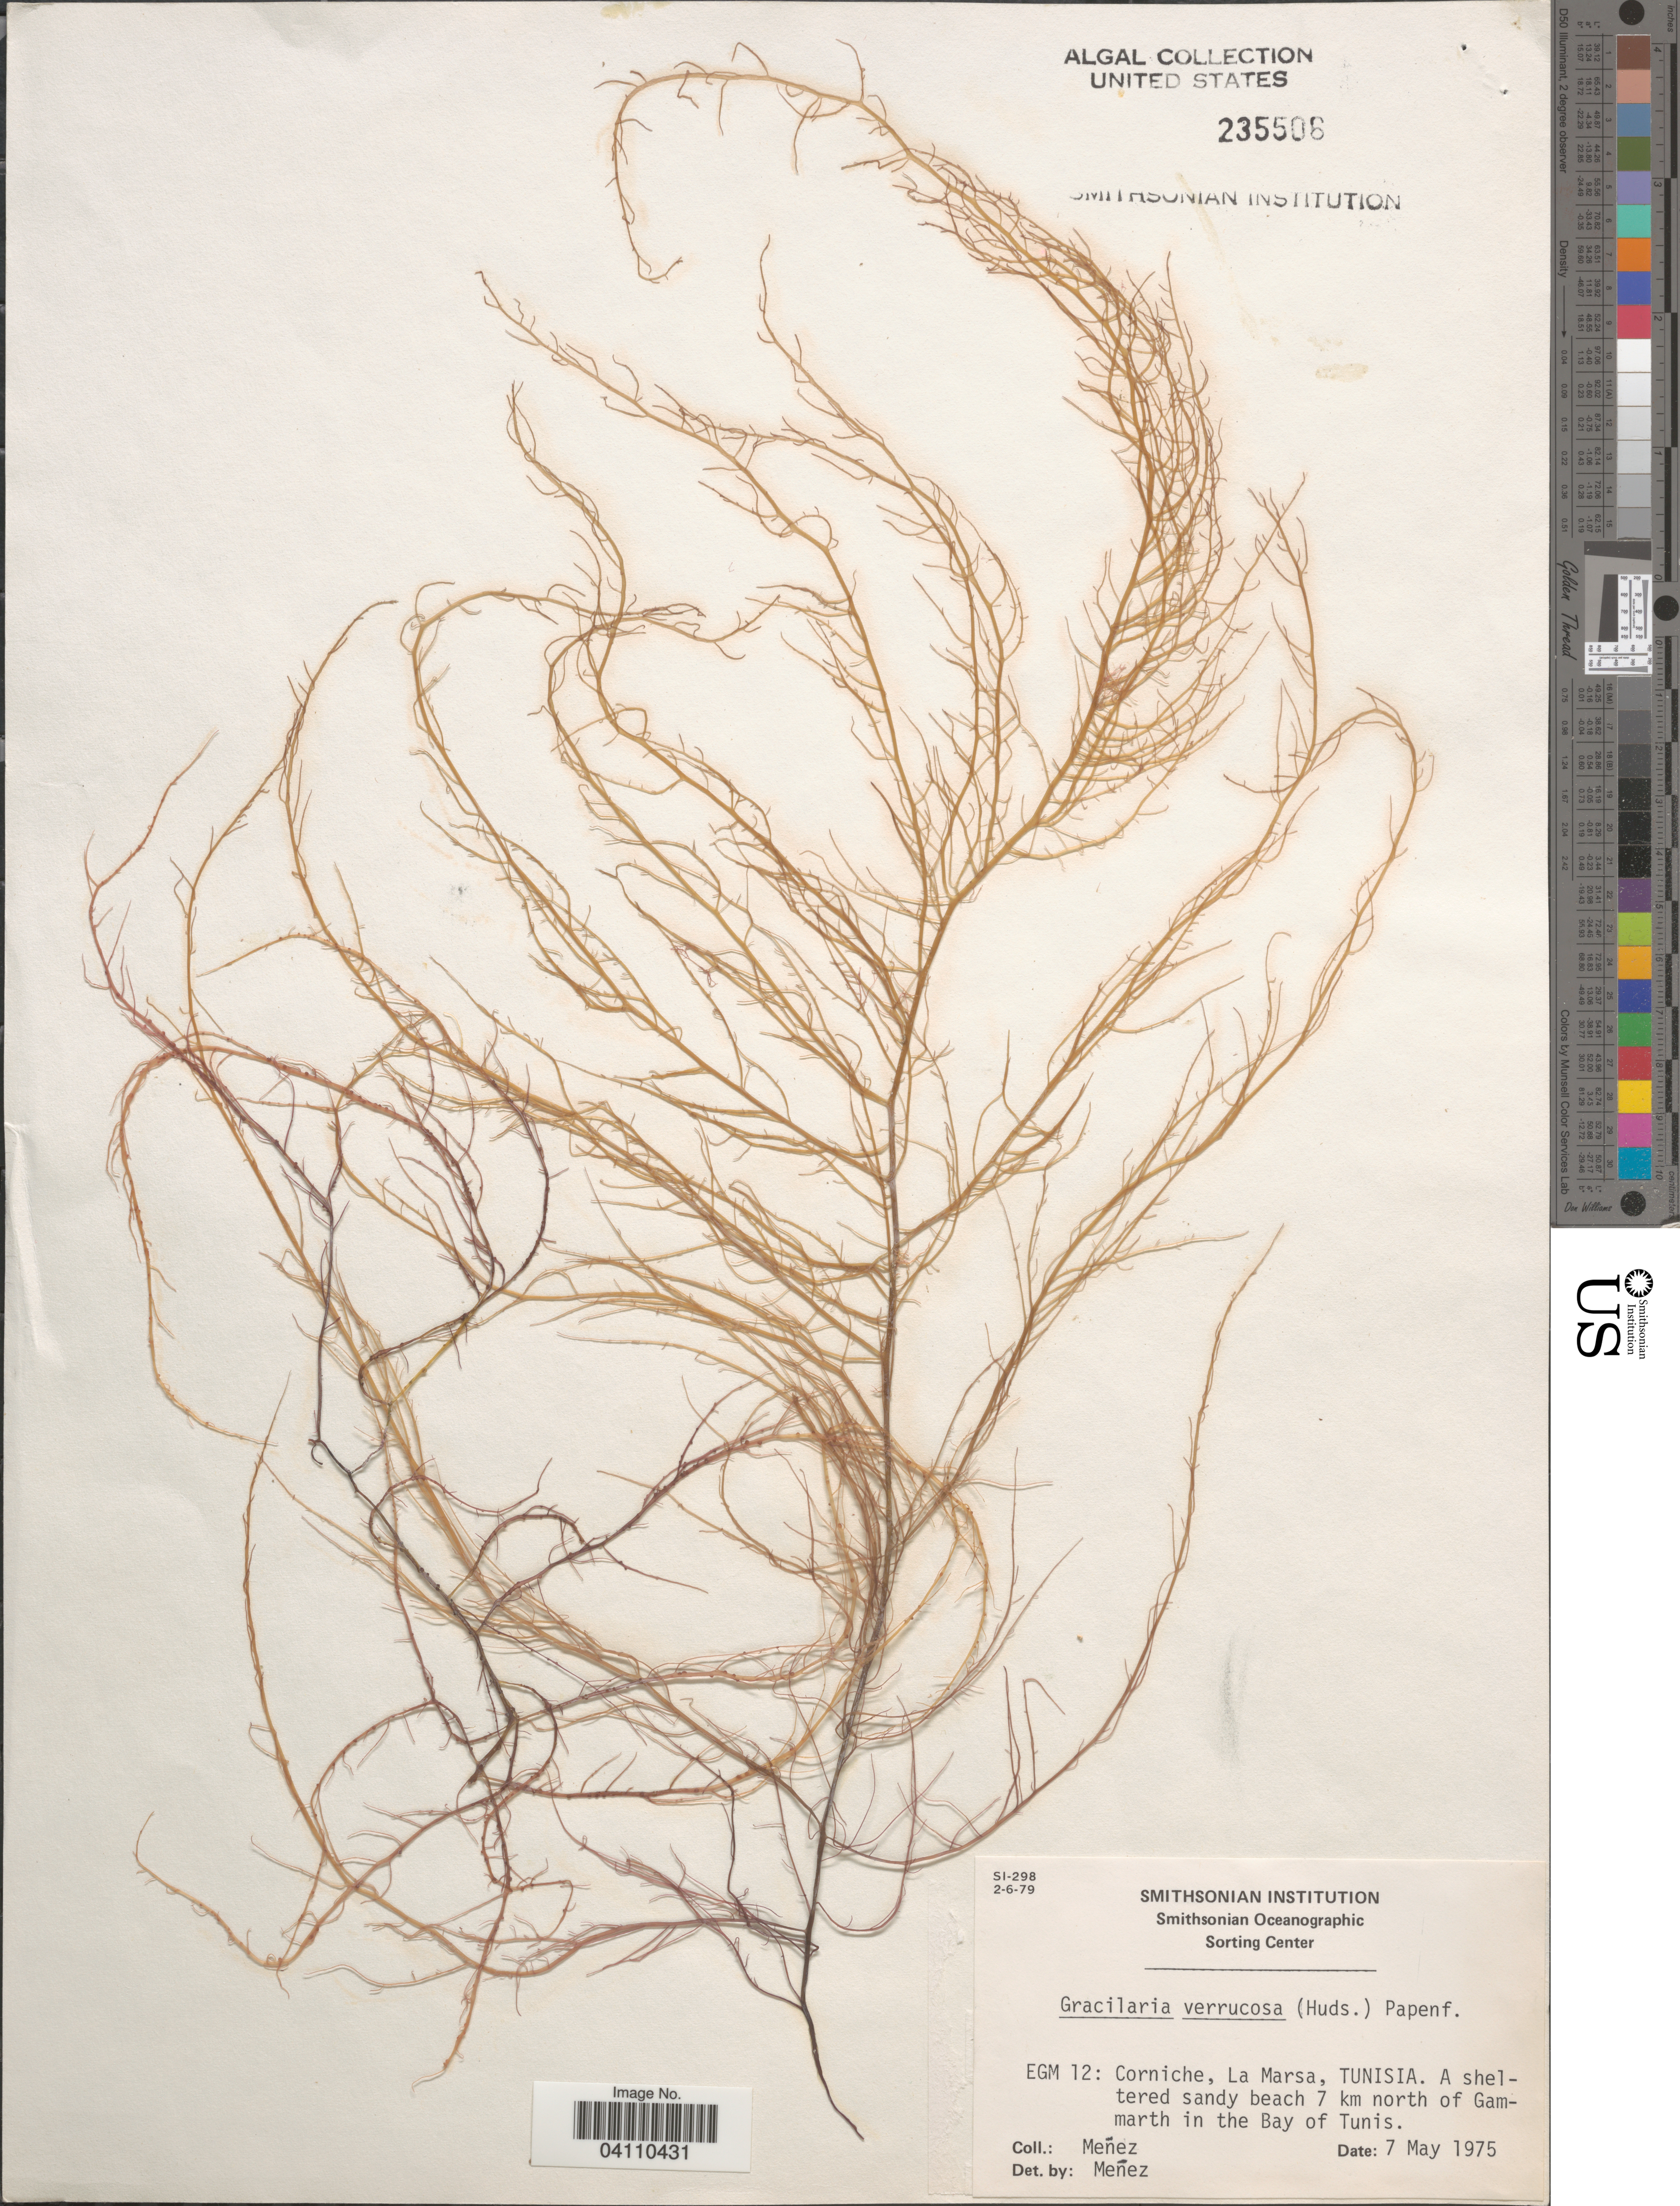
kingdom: Plantae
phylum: Rhodophyta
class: Florideophyceae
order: Gracilariales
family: Gracilariaceae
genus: Gracilariopsis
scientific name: Gracilariopsis longissima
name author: (S.G. Gmel.) Steentoft et al.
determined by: Algae name updating Project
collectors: Menez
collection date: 1975-05-07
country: Tunisia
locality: EGM 12: Corniche, La Marsa, Tunisia. A sheltered sandy beach 7 km north of Gammarth in the Bay of Tunis.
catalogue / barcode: US 235506